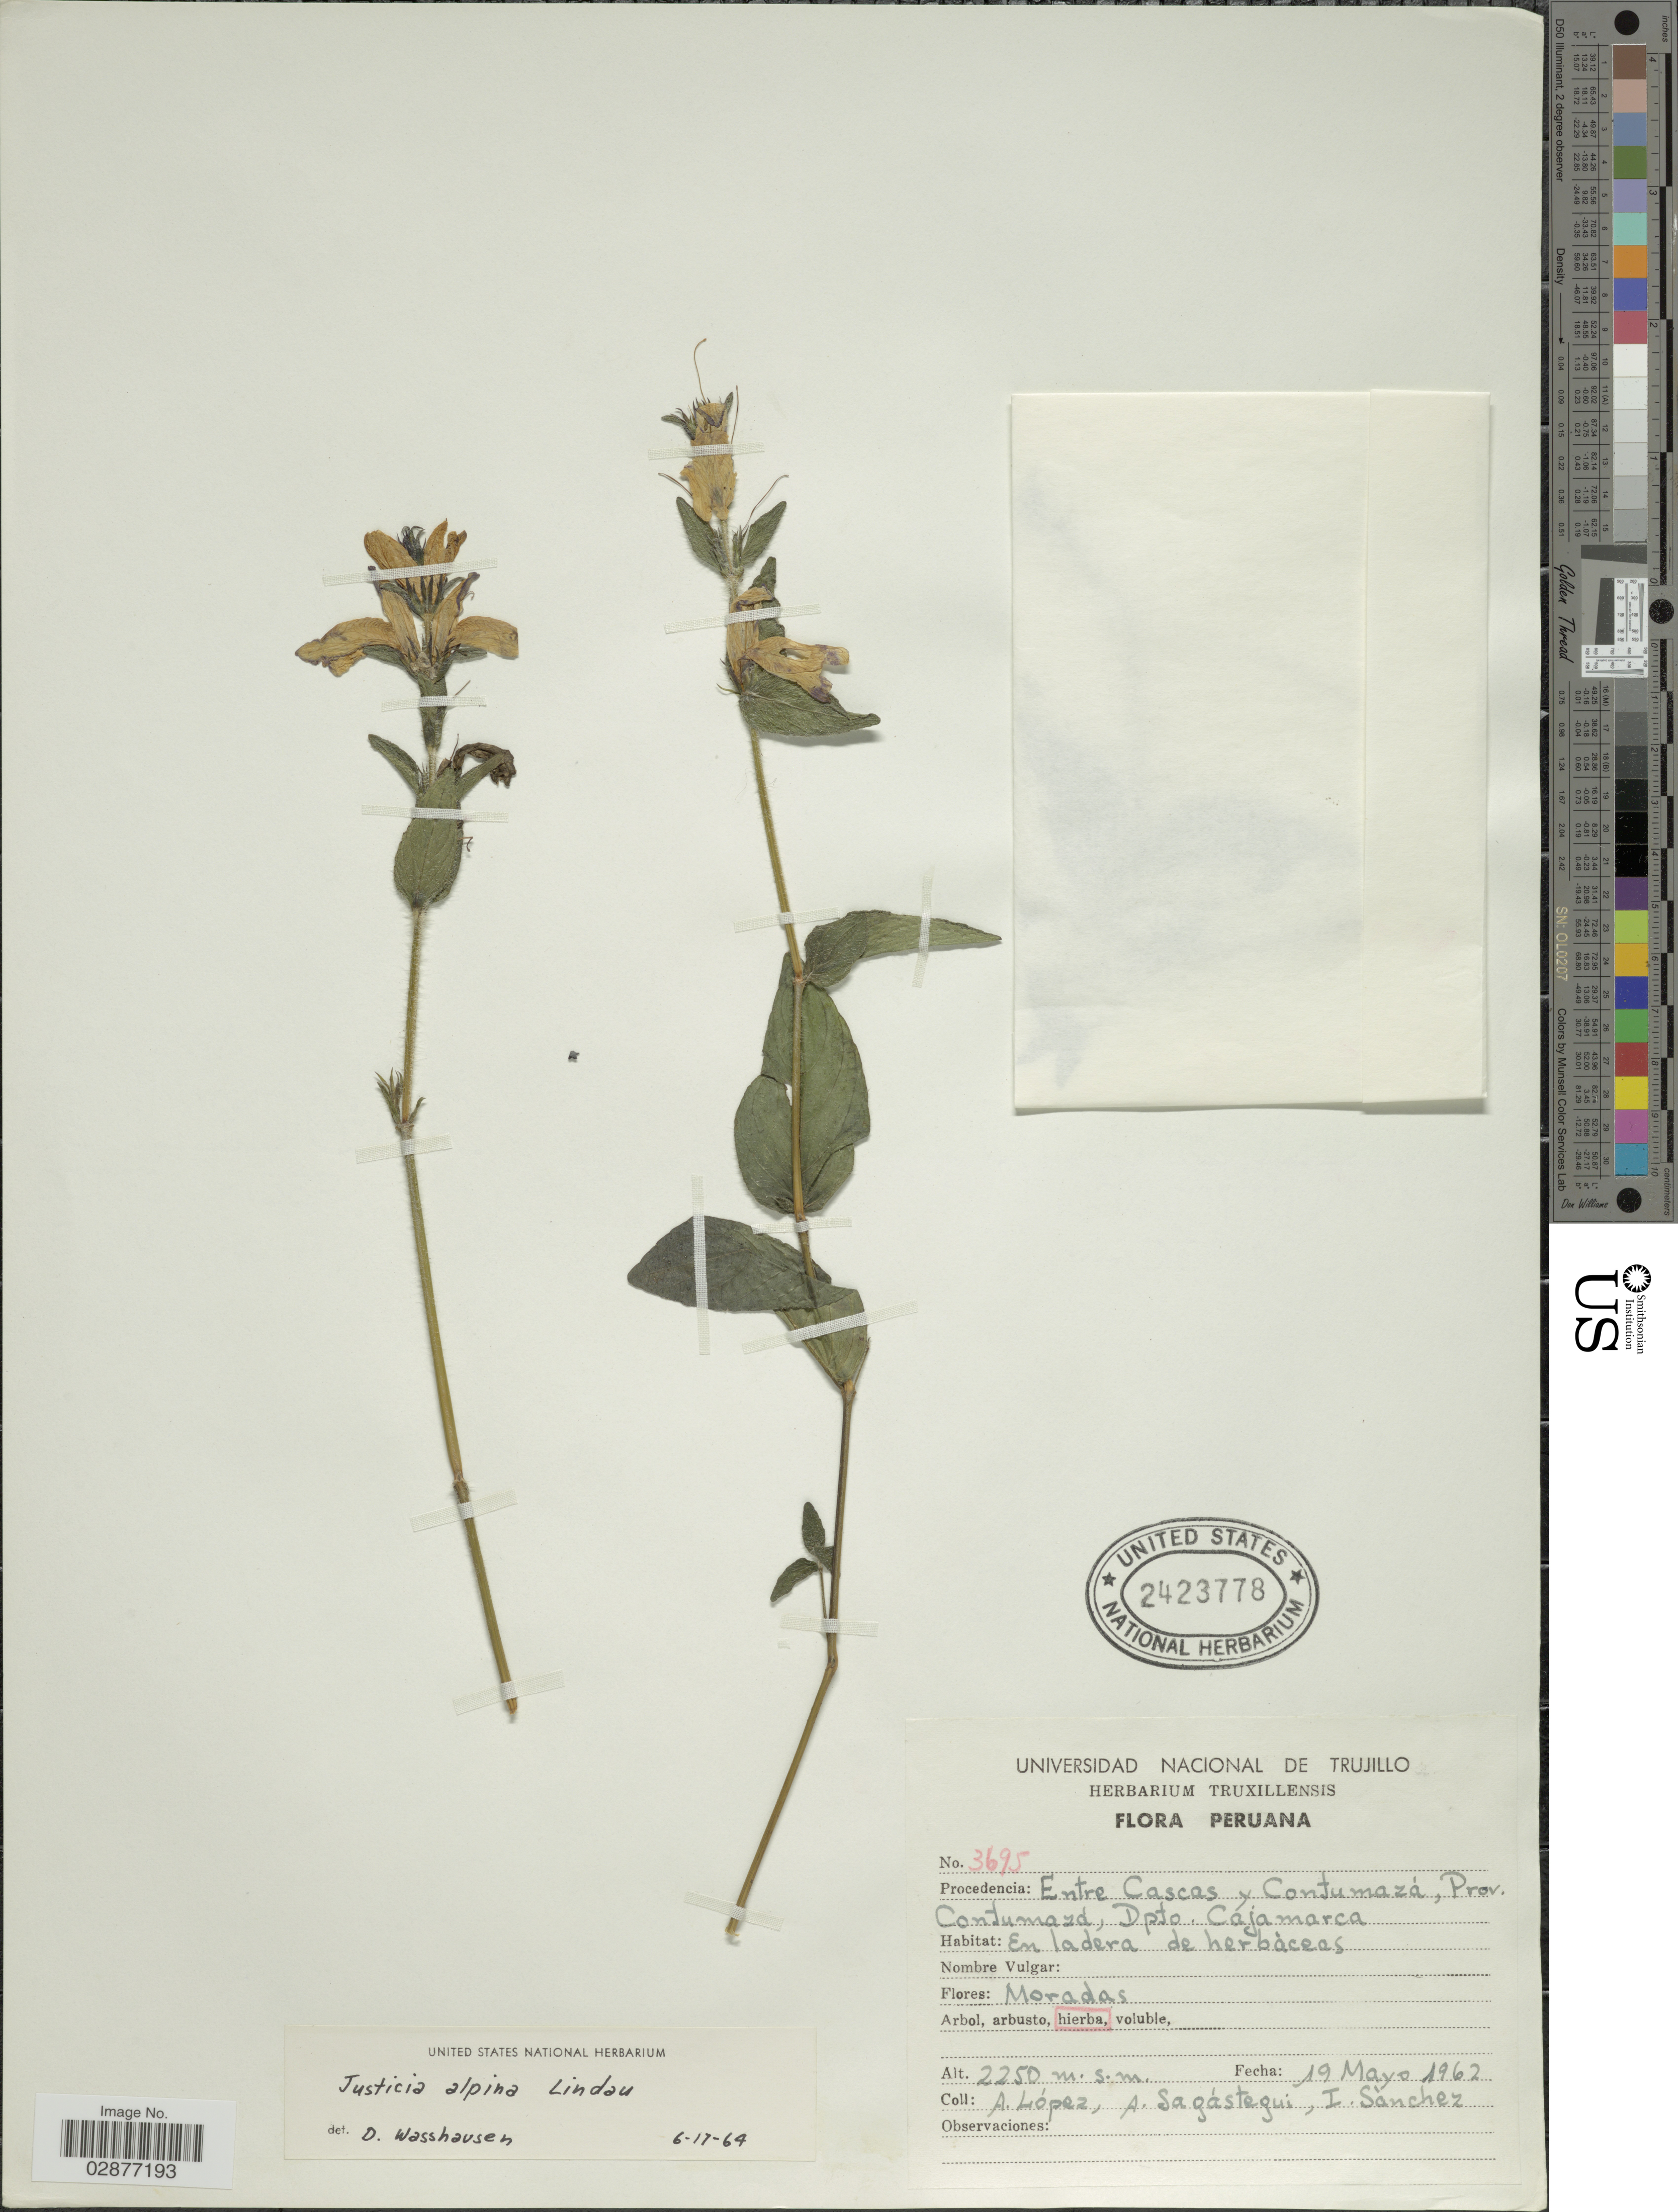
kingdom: Plantae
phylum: Tracheophyta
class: Magnoliopsida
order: Lamiales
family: Acanthaceae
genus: Justicia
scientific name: Justicia alpina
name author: Lindau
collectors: A. López, A. Sagastegui & I. Sánchez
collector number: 3695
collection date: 1962-05-19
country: Peru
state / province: Cajamarca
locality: Entre Cascas y Contumazá, Prov. Contumazá, Dpto. Cajamarca.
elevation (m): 2250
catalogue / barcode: US 2423778